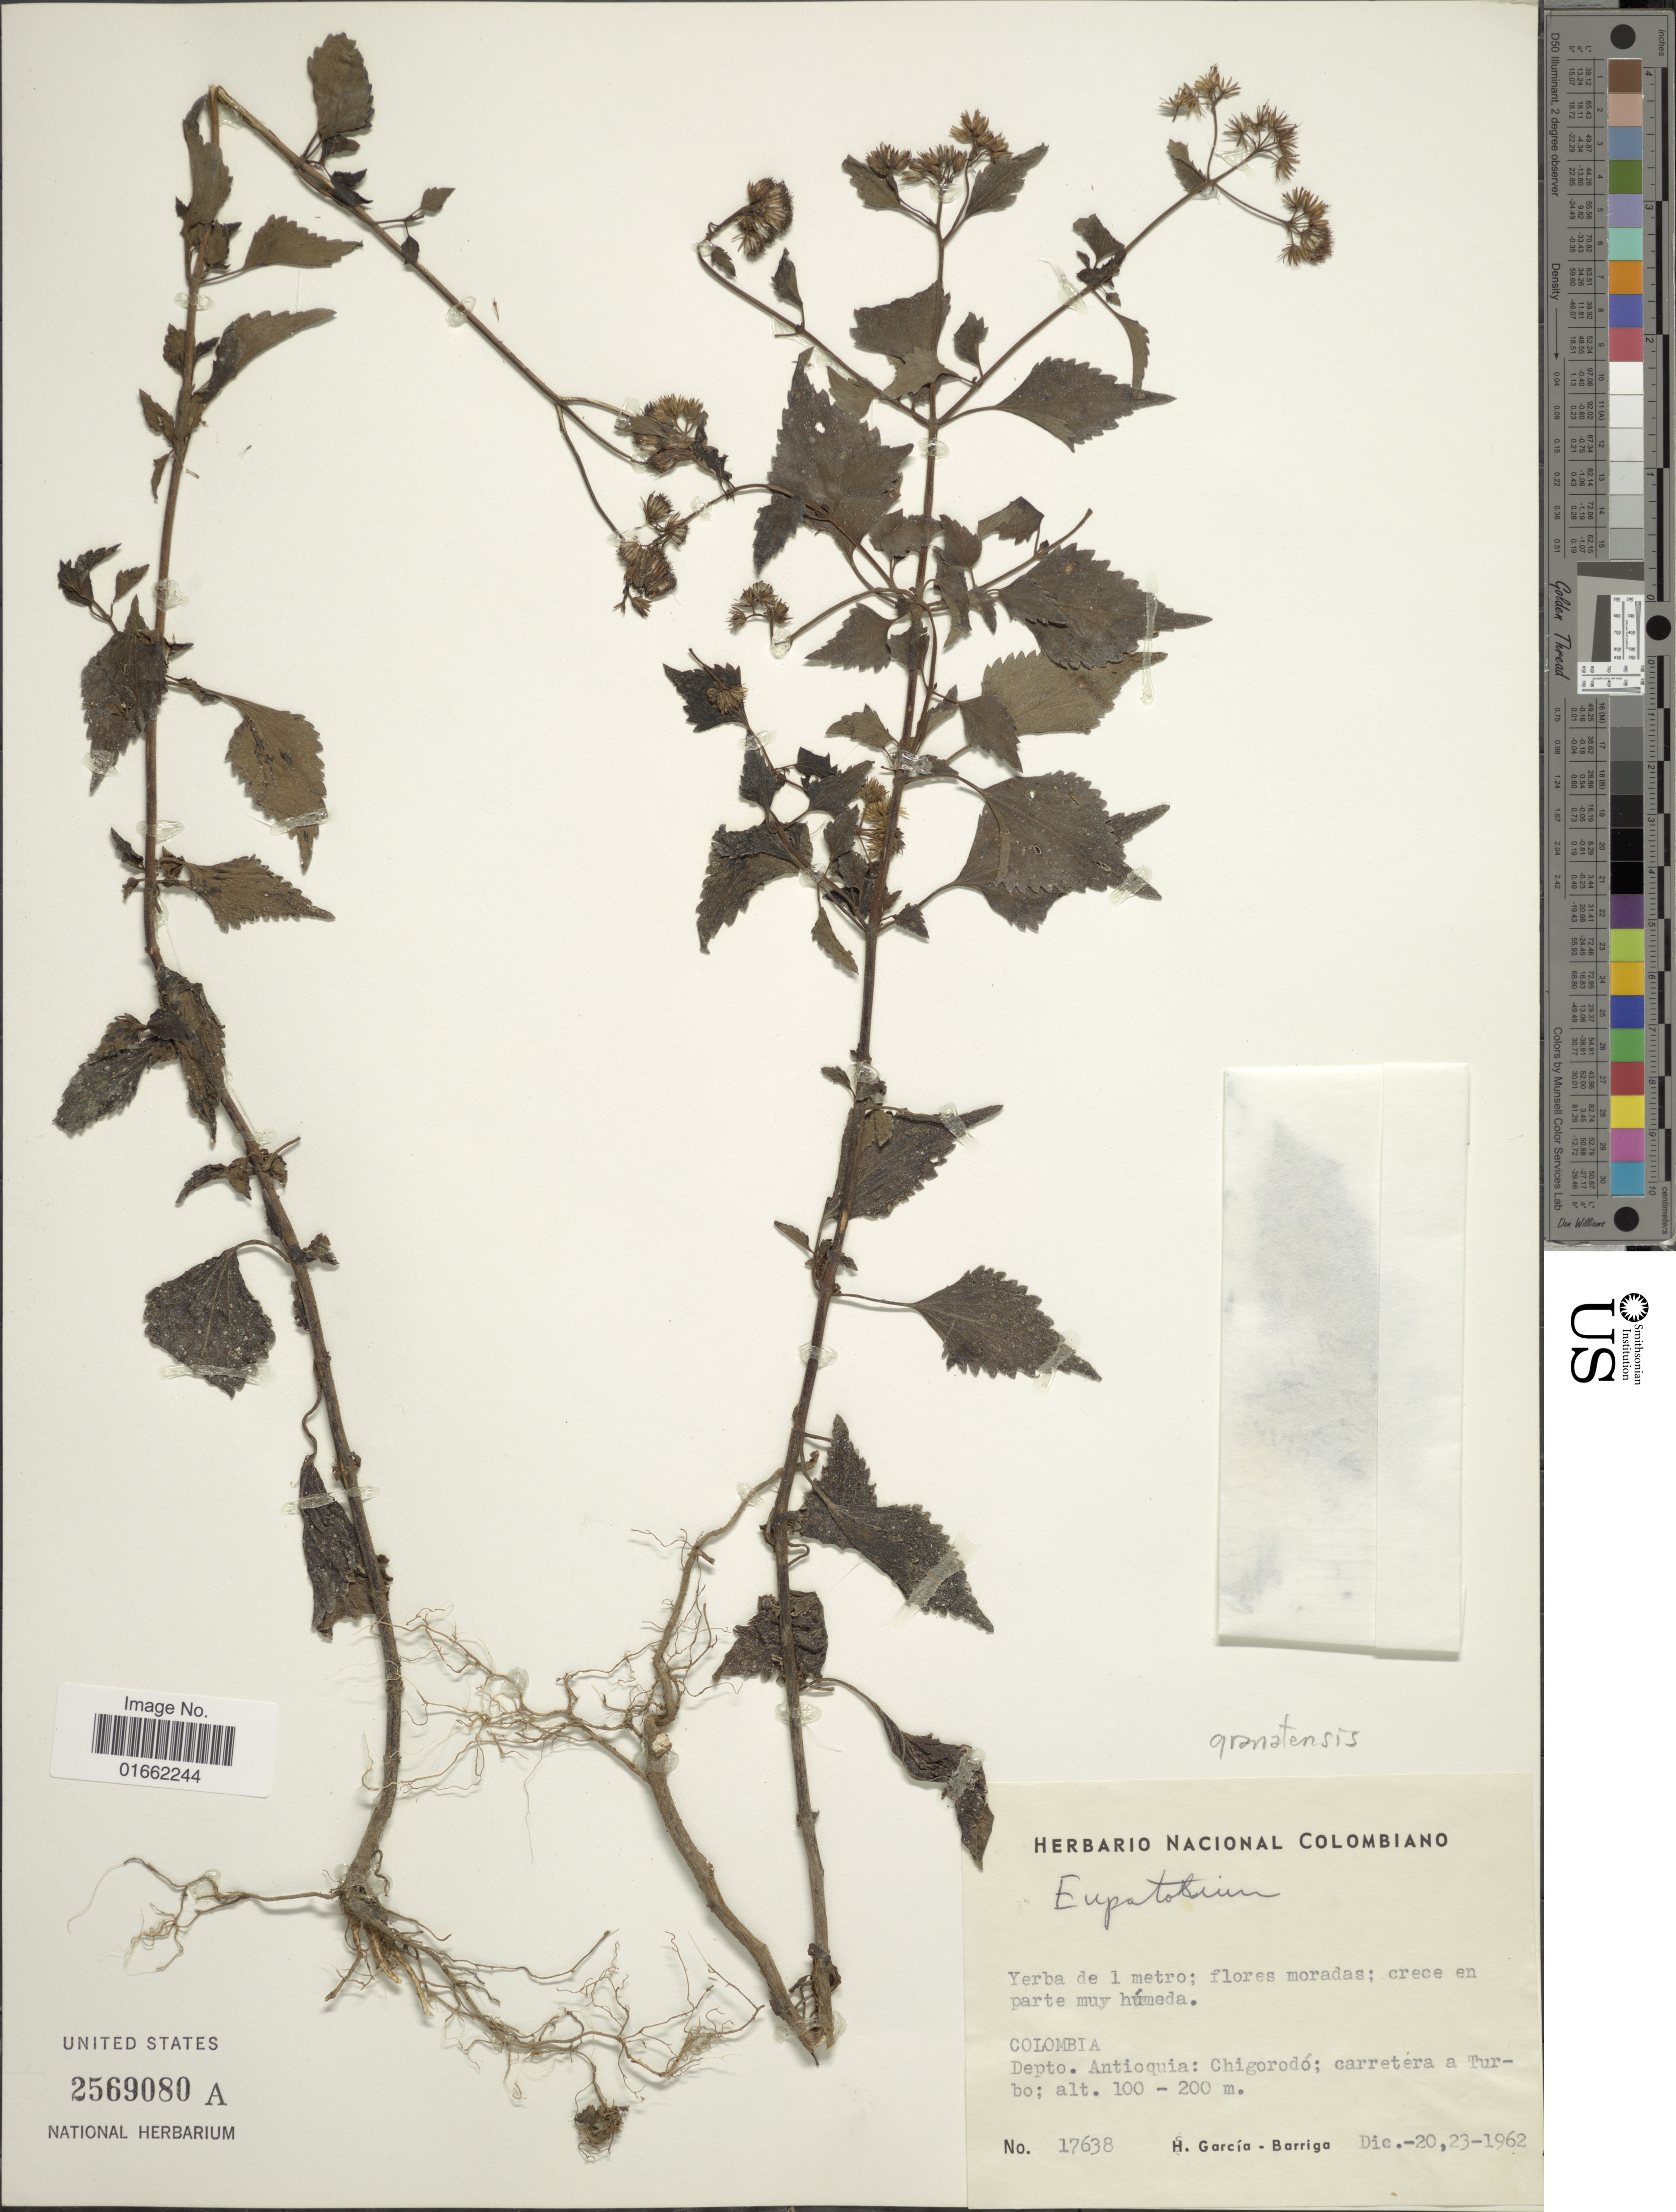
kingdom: Plantae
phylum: Tracheophyta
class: Magnoliopsida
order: Asterales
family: Asteraceae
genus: Fleischmannia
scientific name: Fleischmannia granatensis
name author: R.M. King & H. Rob.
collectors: H. García Barriga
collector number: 17638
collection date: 1962-12-20/1962-12-23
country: Colombia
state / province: Antioquia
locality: Depto. Antioquia: Chigorodó; carretera a Turbo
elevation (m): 100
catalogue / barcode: US 2569080A